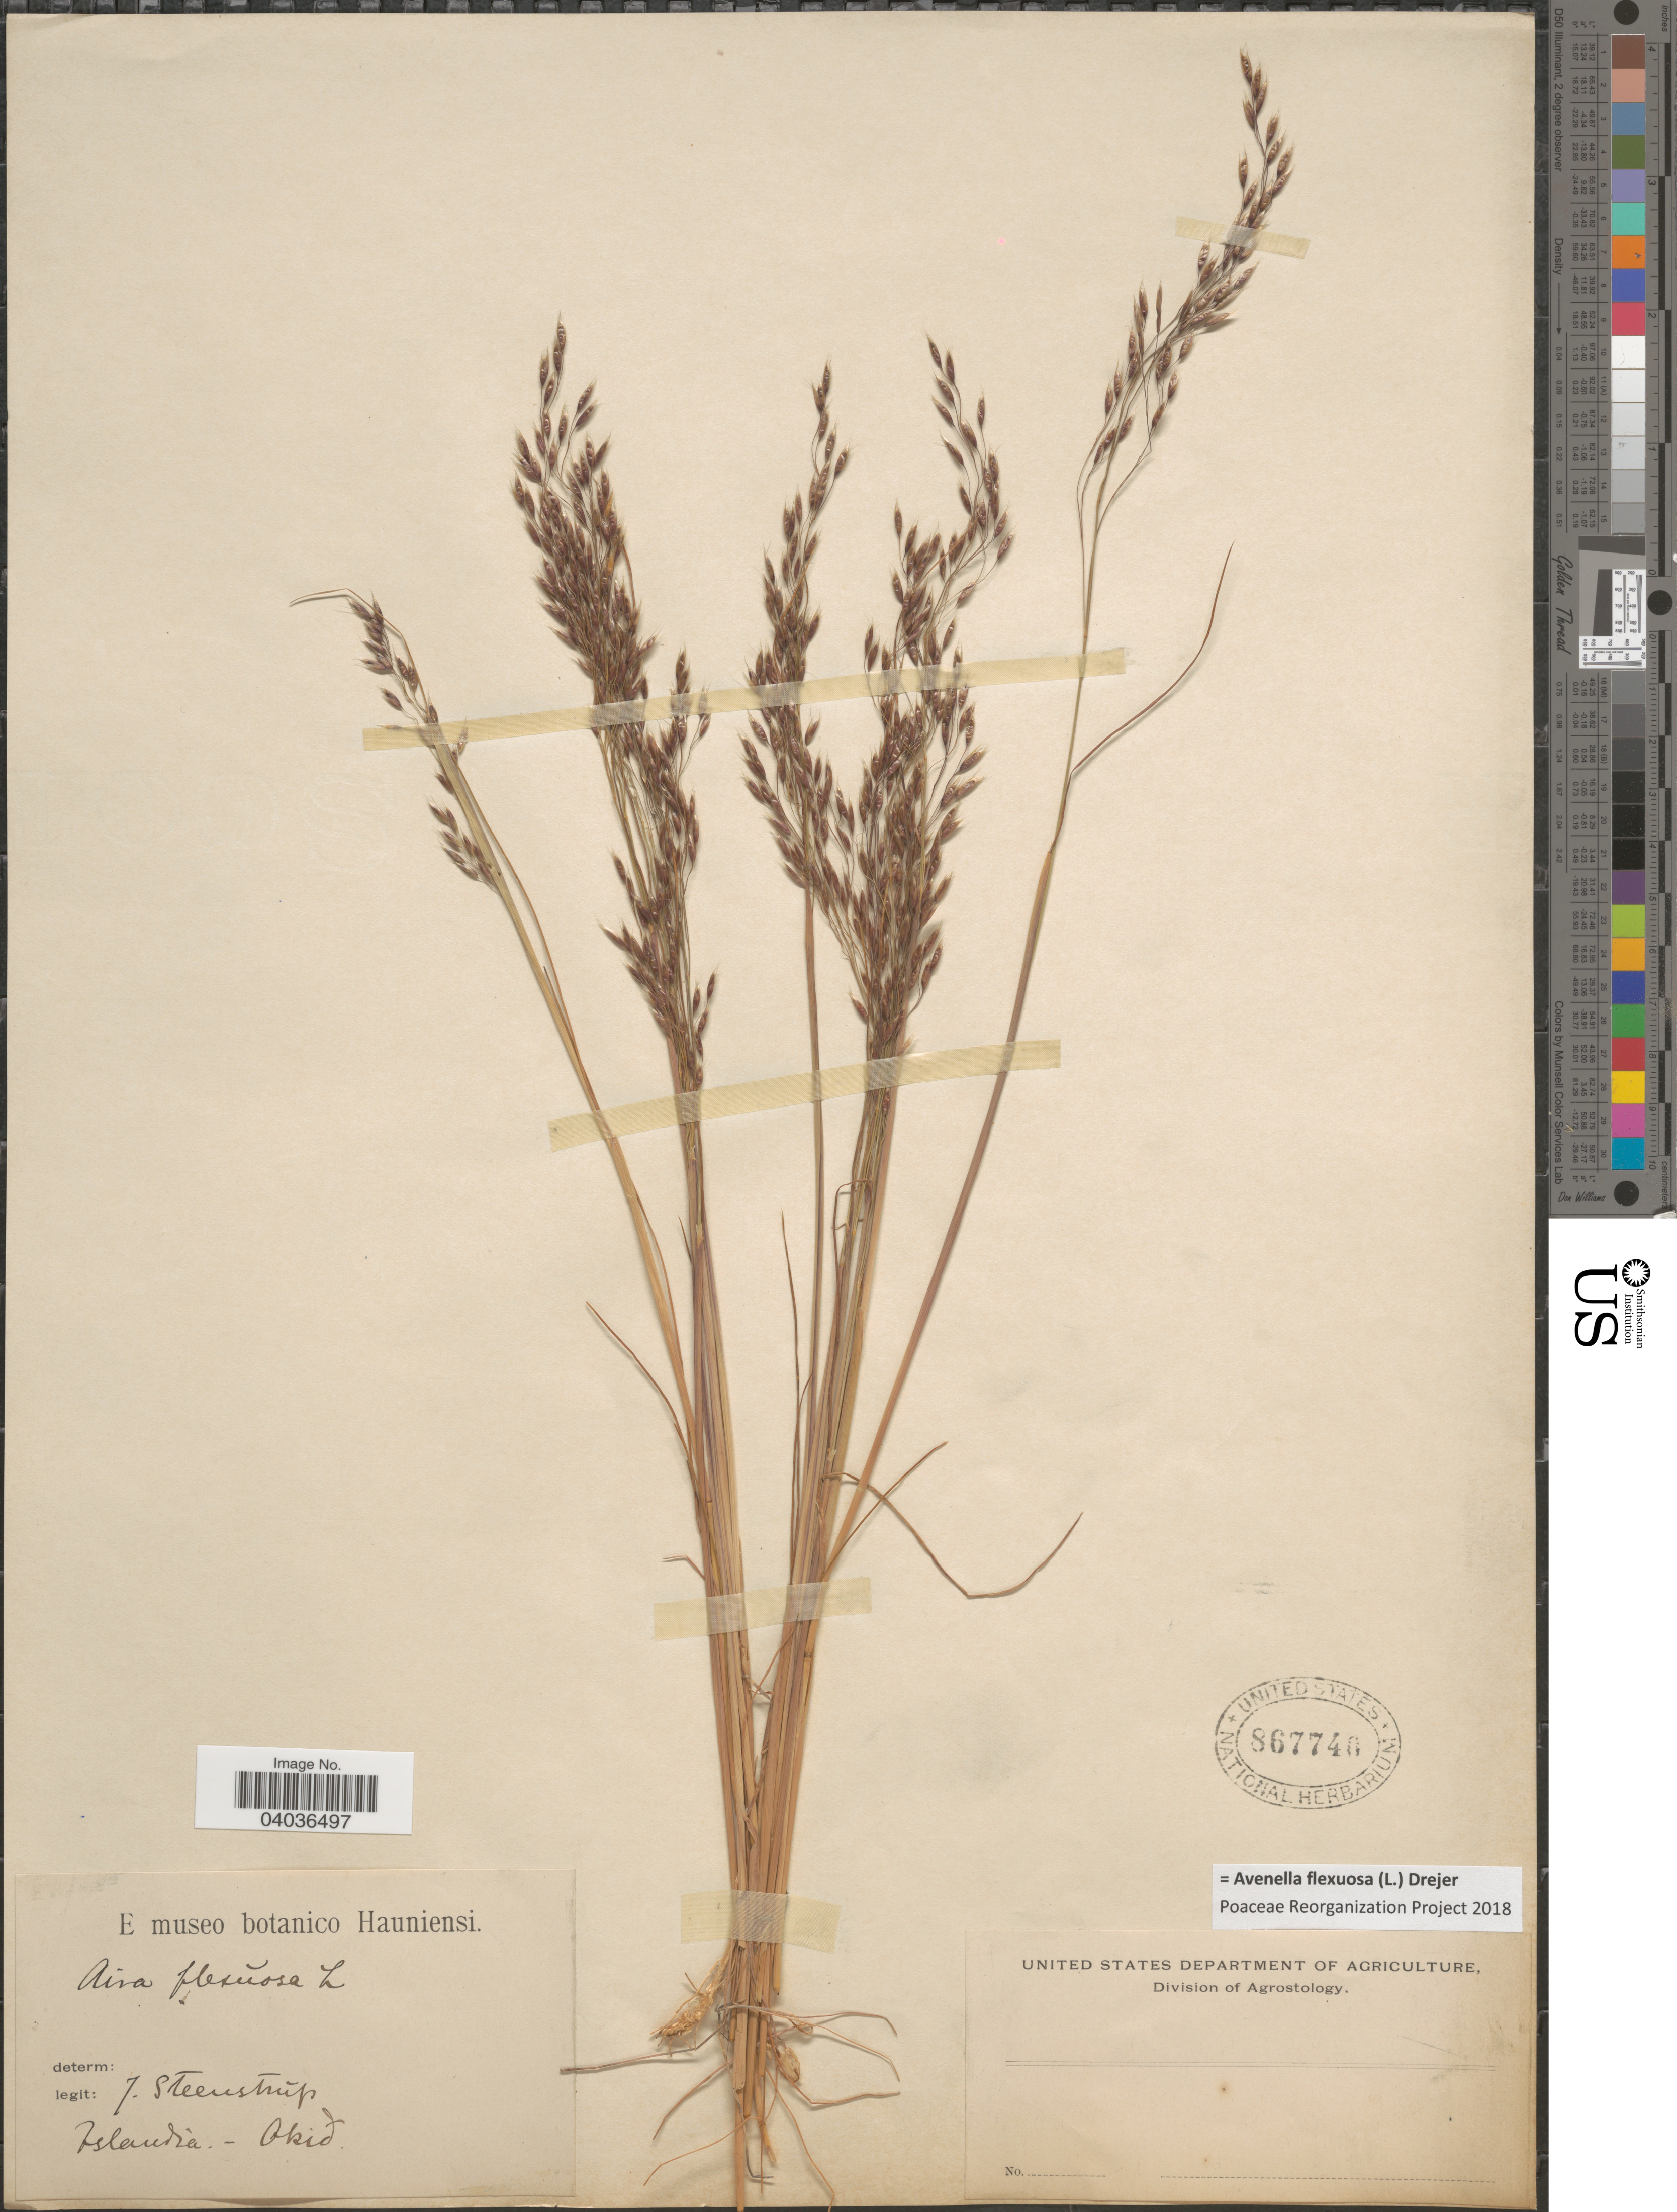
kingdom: Plantae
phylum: Tracheophyta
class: Liliopsida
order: Poales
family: Poaceae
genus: Avenella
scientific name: Avenella flexuosa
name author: (L.) Drejer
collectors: J. Steenstrup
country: Iceland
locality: Islandia- Okid.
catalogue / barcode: US 867740